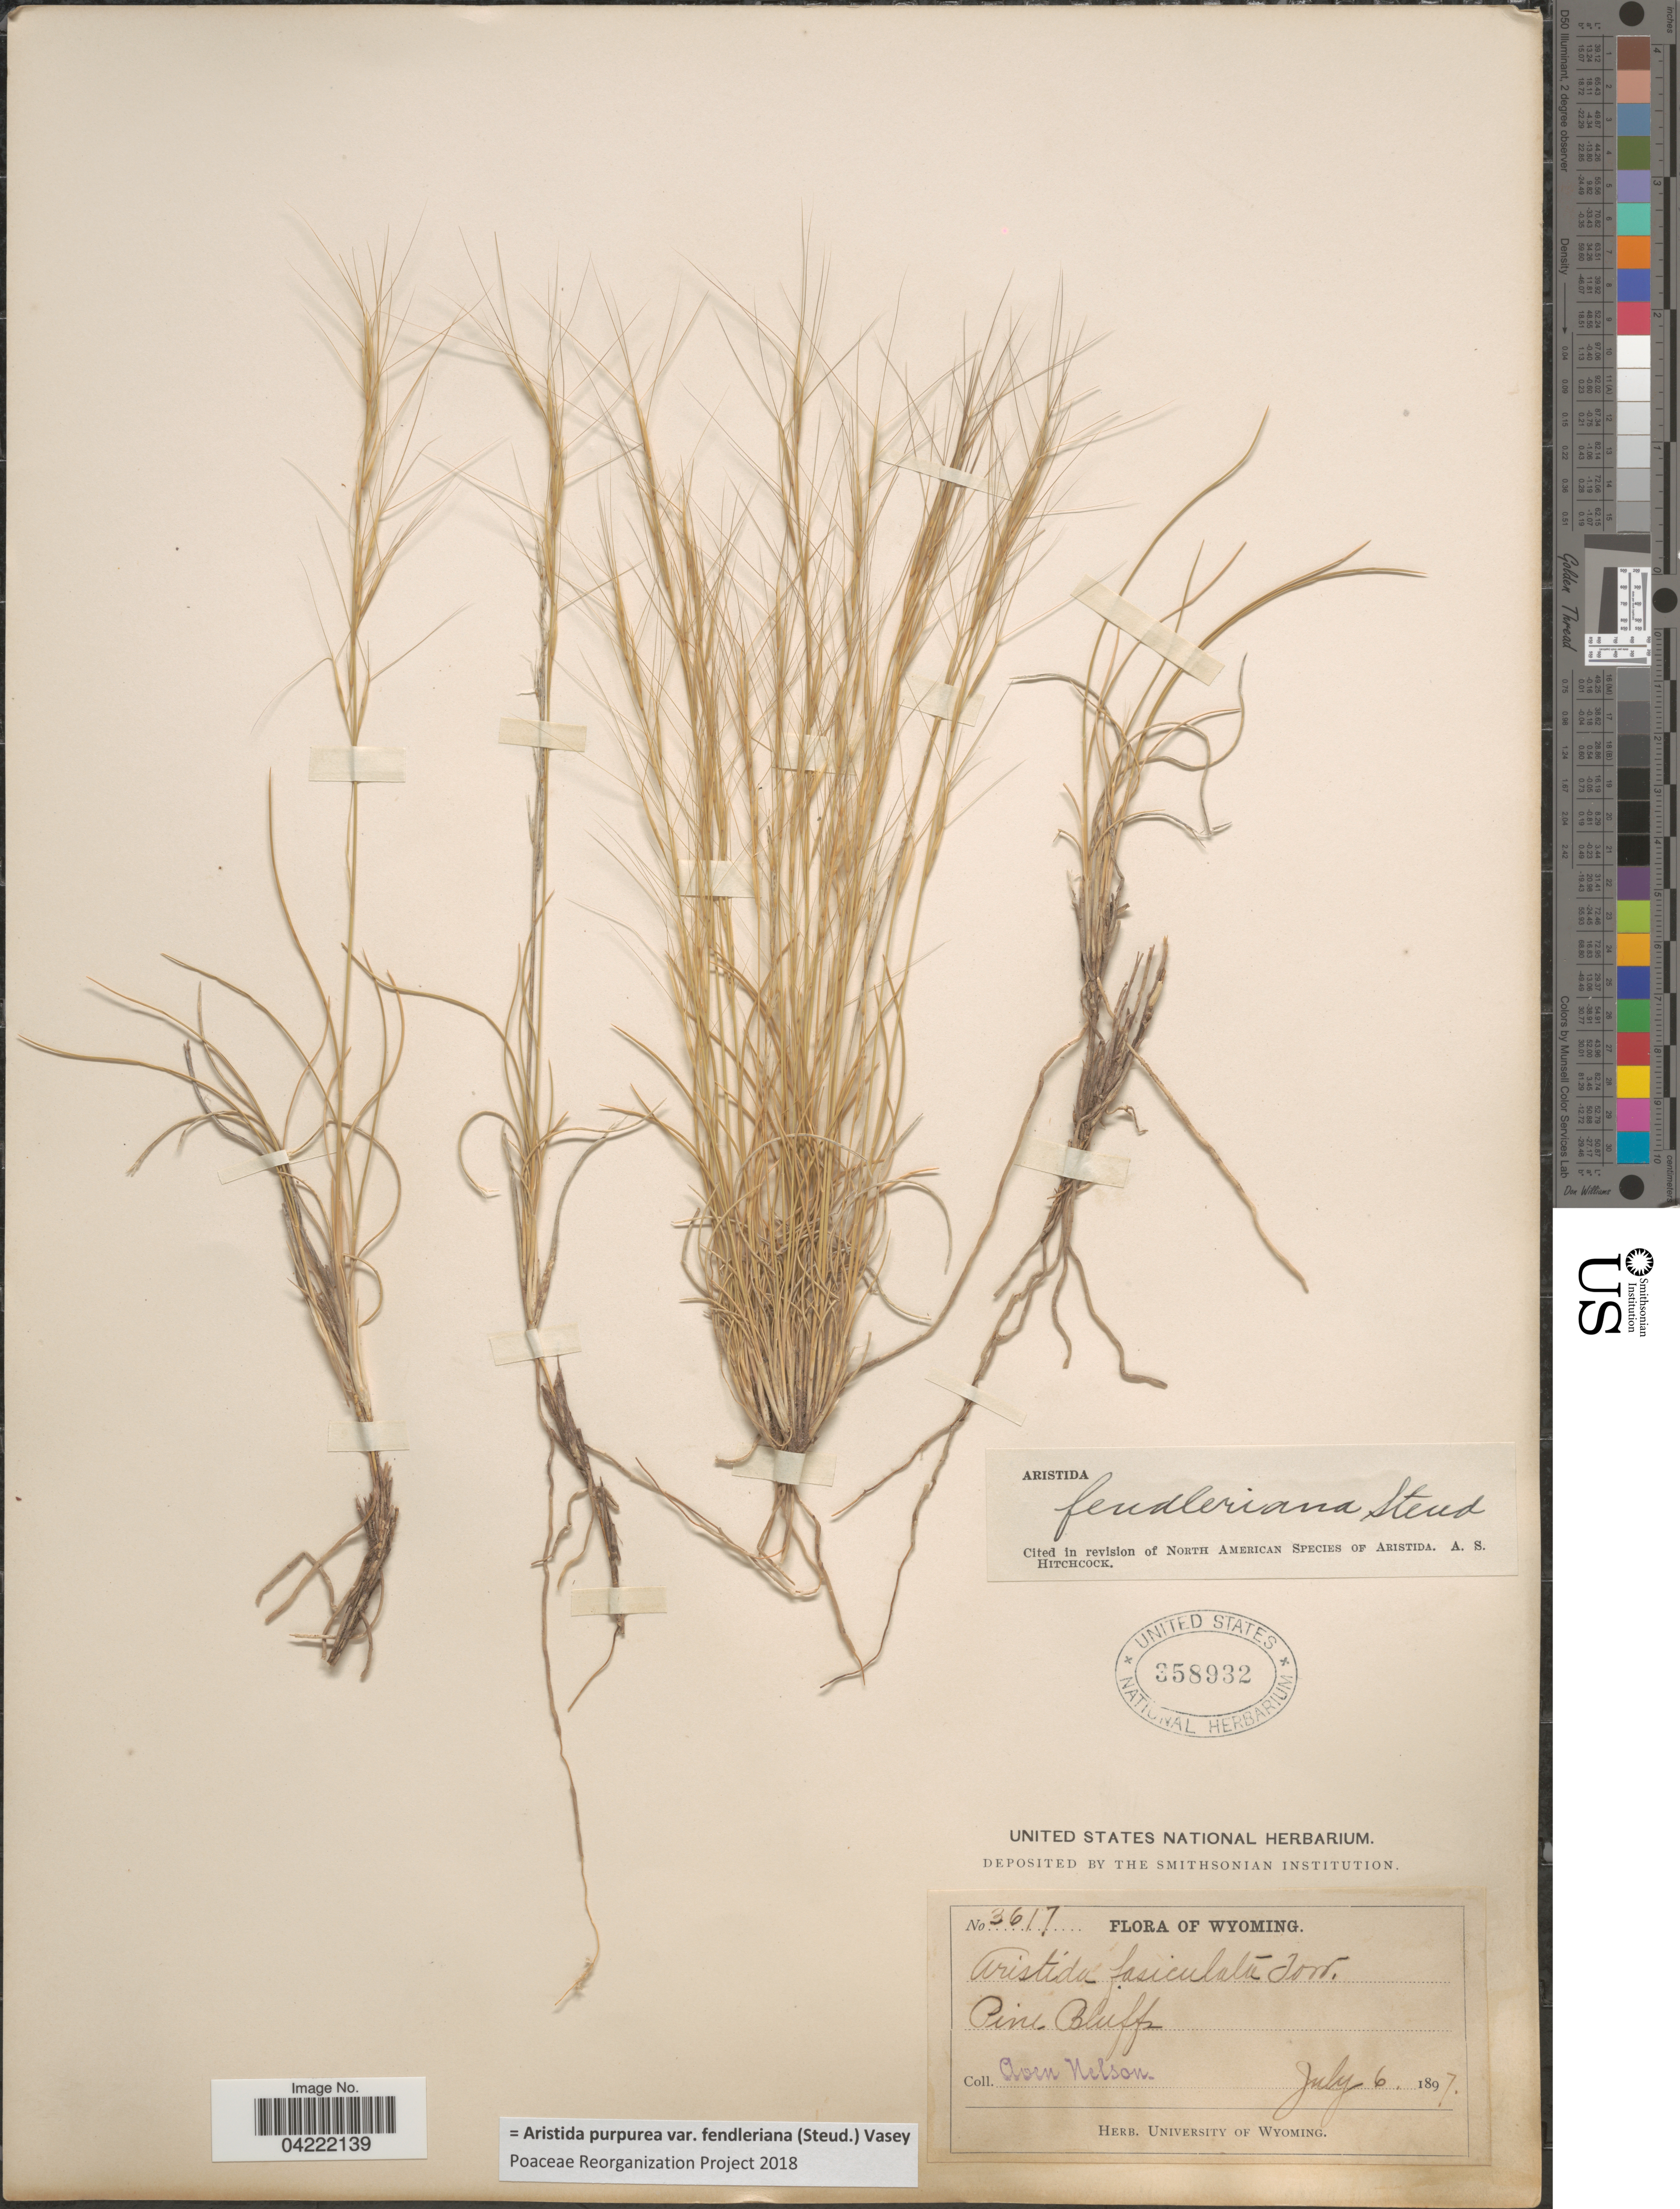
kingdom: Plantae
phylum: Tracheophyta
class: Liliopsida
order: Poales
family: Poaceae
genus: Aristida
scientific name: Aristida purpurea var. fendleriana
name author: (Steud.) Vasey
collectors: A. Nelson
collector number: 3617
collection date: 1897-07-06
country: United States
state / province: Wyoming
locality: Pine Bluffs.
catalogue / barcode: US 358932